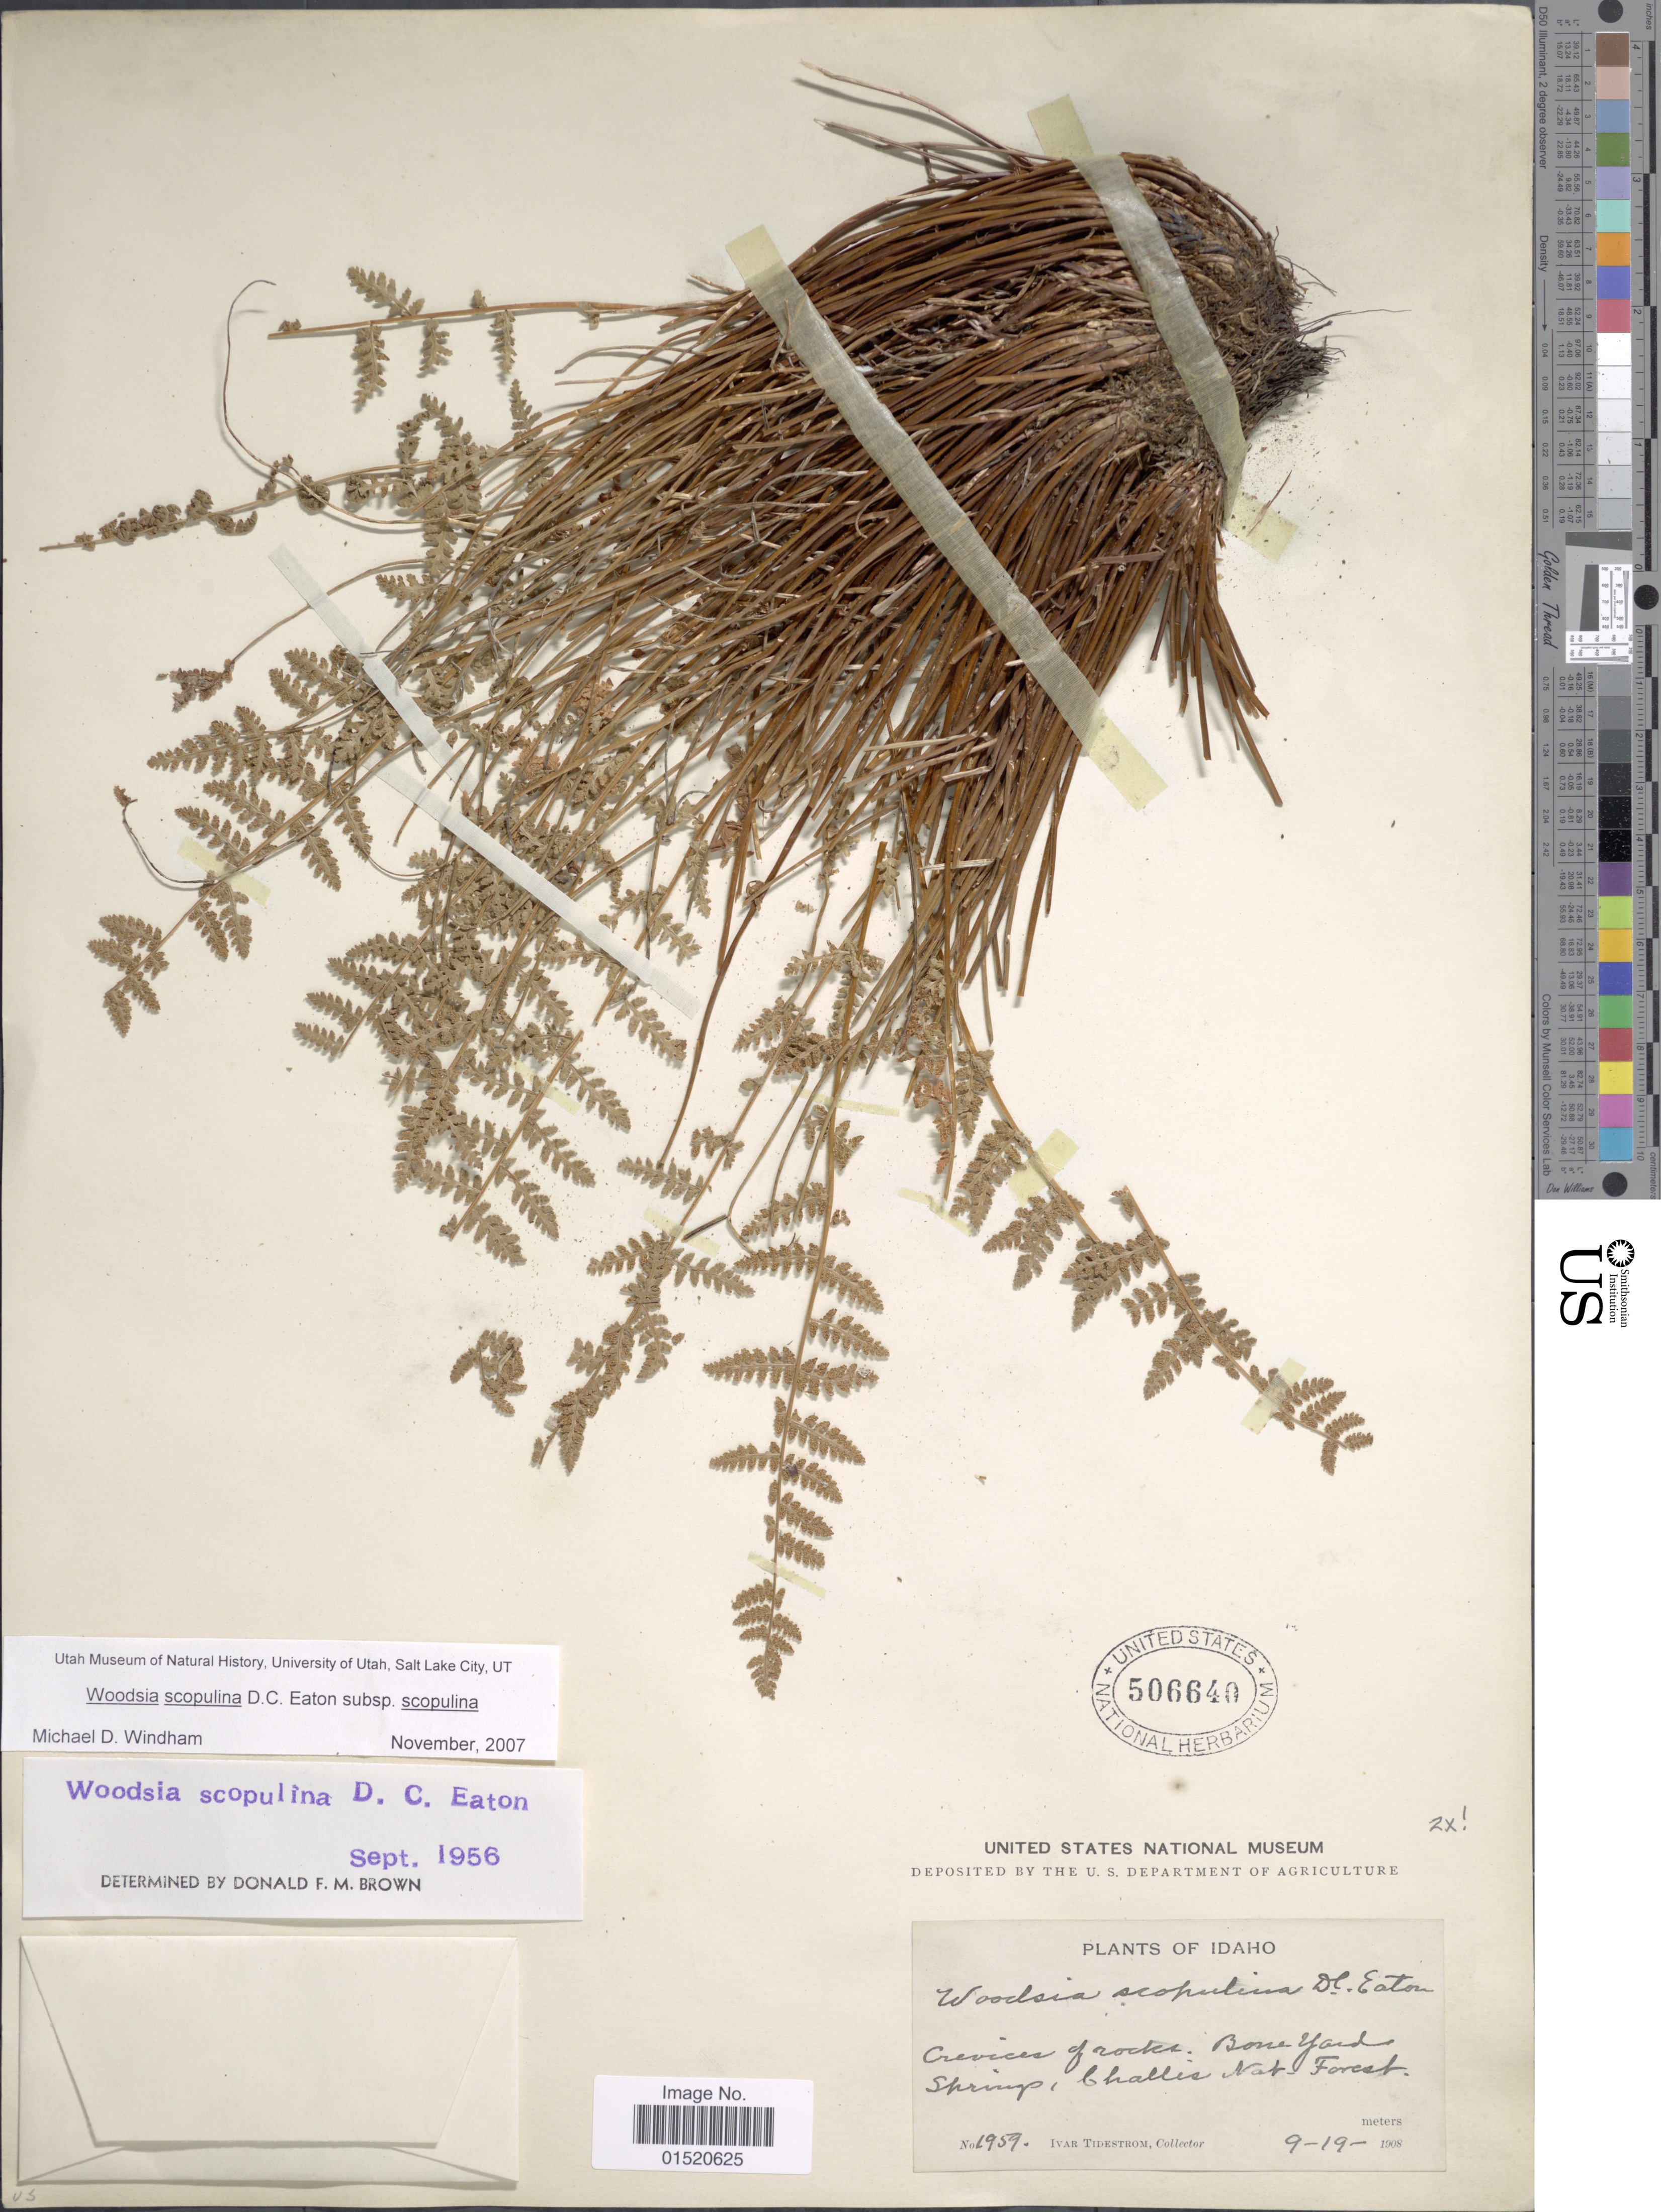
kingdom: Plantae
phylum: Tracheophyta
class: Polypodiopsida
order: Polypodiales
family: Woodsiaceae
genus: Woodsia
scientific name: Woodsia scopulina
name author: D.C. Eaton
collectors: I. F. Tidestrom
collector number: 1959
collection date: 1908-09-19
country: United States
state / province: Idaho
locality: Crevices of rocks: Bone Yard Shrimp, Challis Nat Forest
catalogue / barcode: US 506640